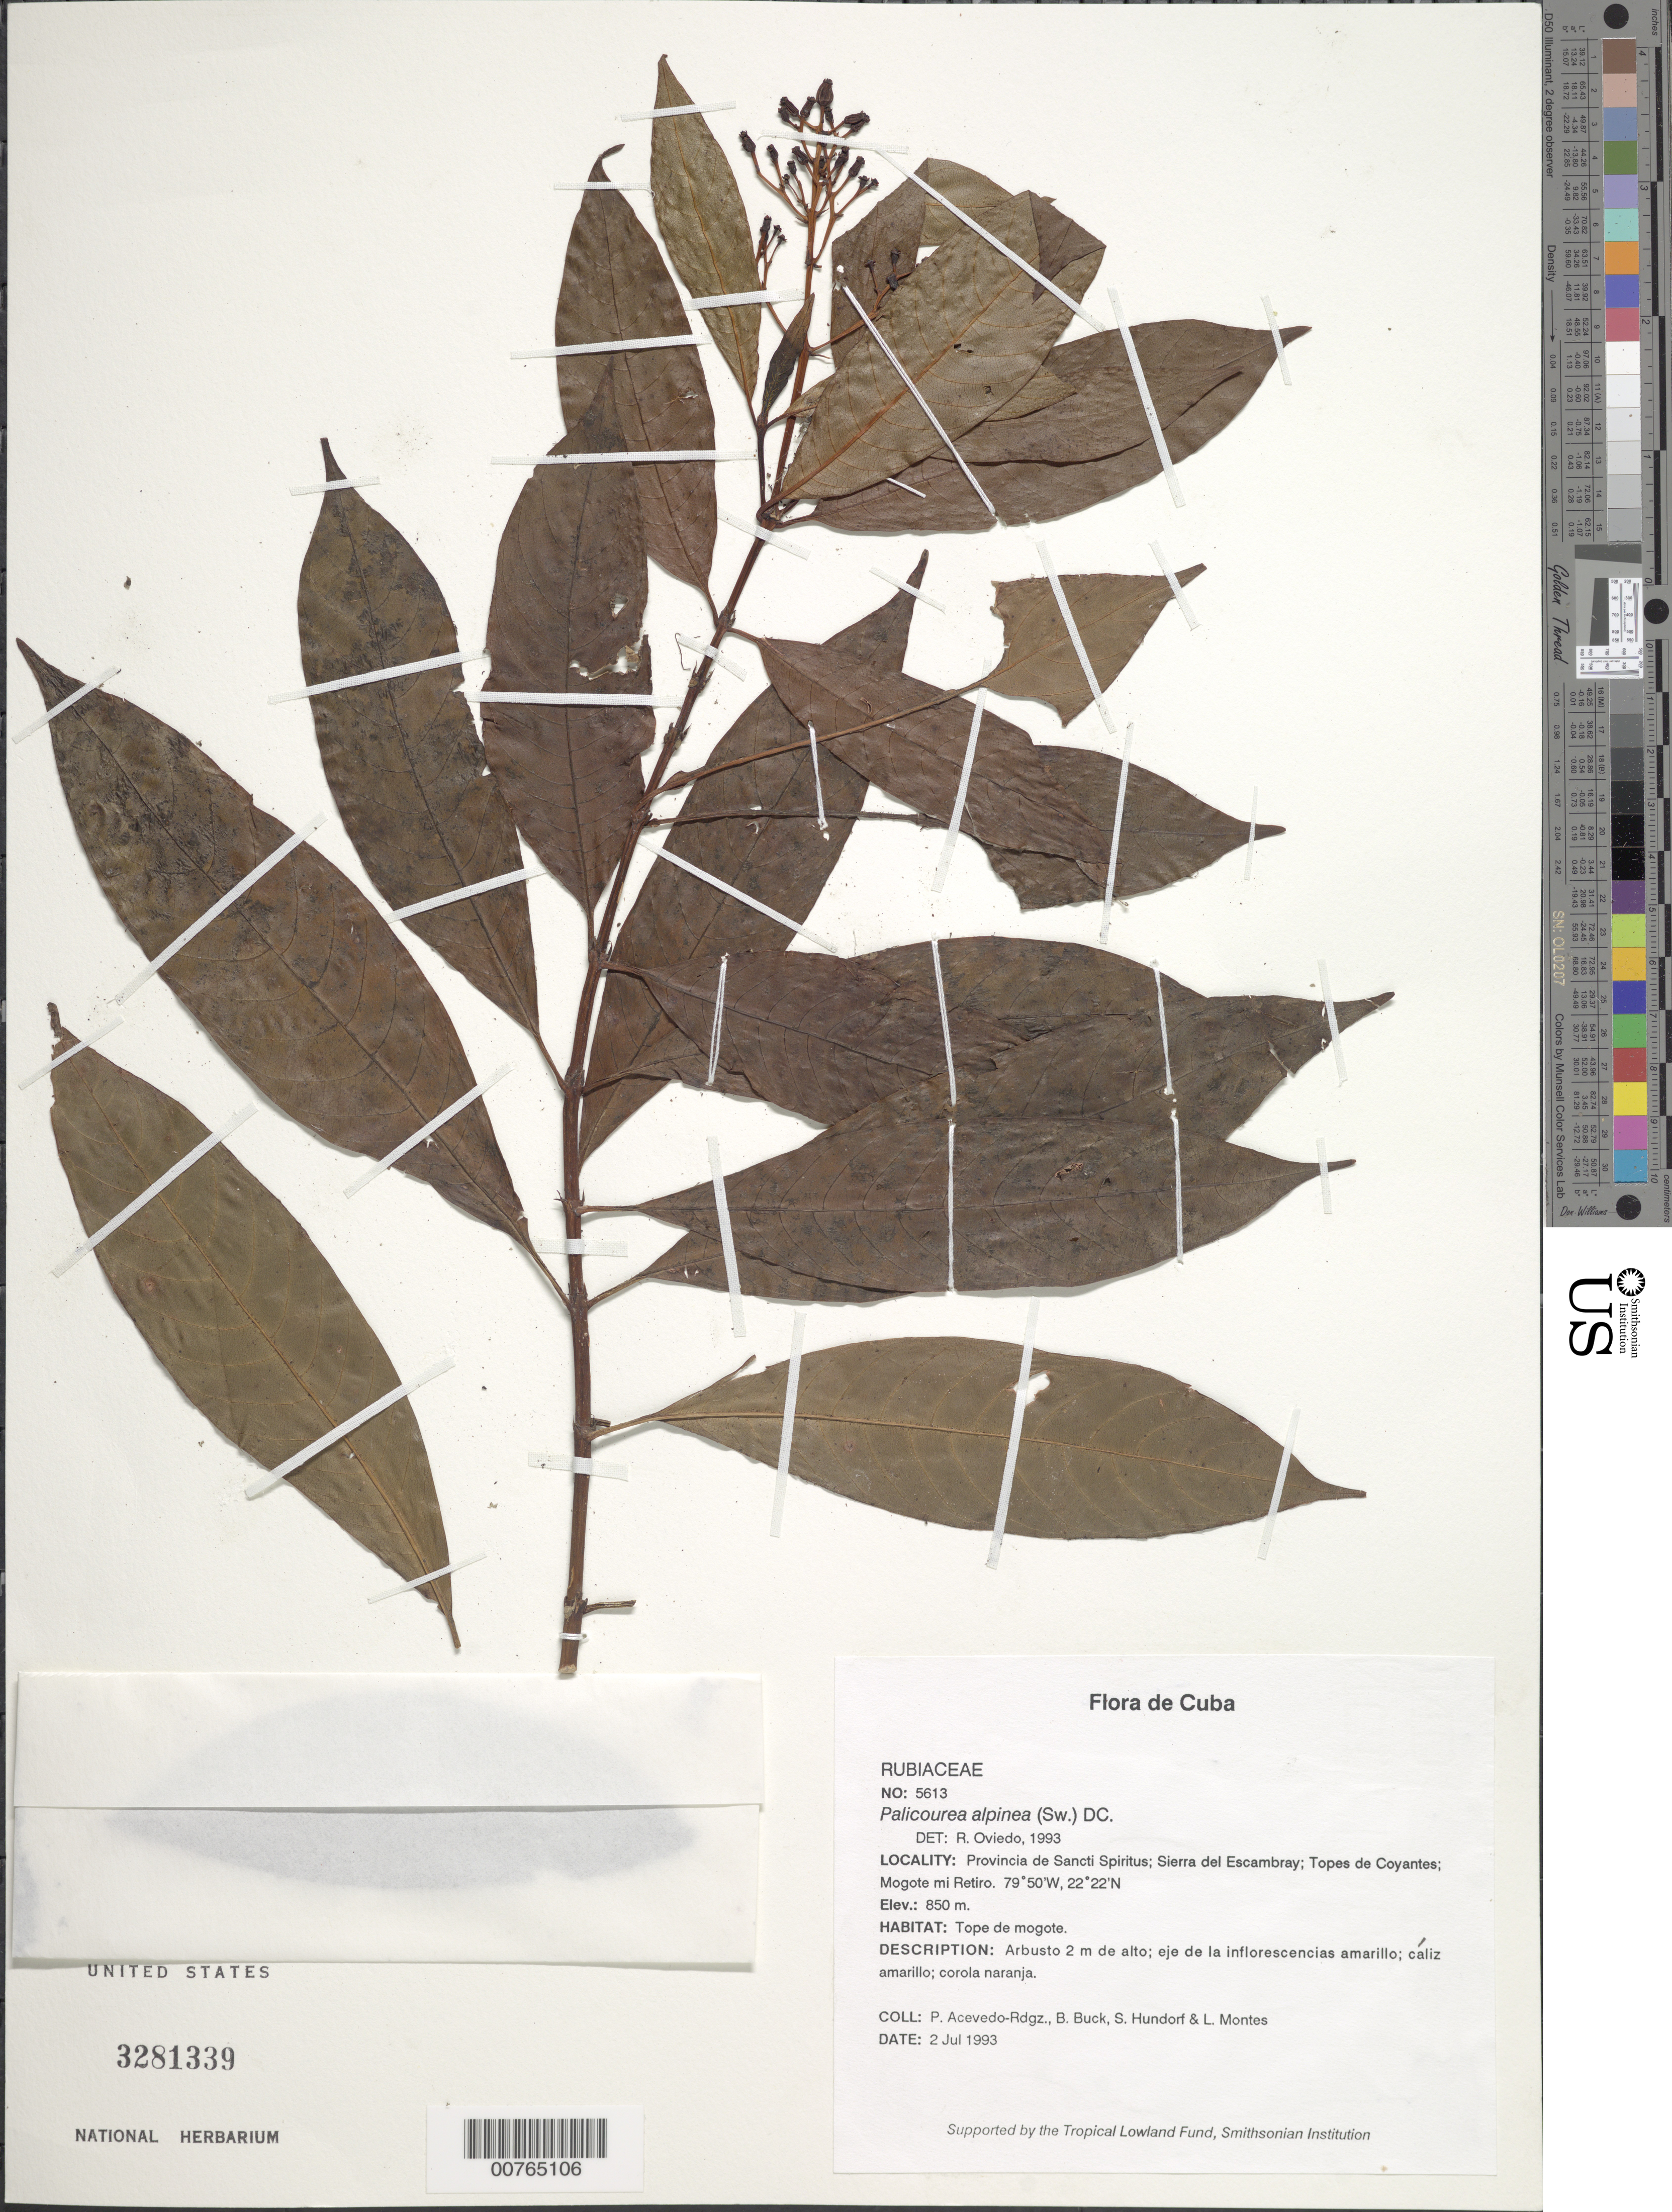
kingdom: Plantae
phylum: Tracheophyta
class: Magnoliopsida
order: Gentianales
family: Rubiaceae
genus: Palicourea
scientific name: Palicourea alpina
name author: (Sw.) DC.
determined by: Oviedo, R.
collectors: P. Acevedo-Rodr., B. Buck, S. Hundorf & L. Montes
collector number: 5613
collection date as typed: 02 Jul 1993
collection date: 1993-07-02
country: Cuba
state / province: Sancti Spiritus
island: Cuba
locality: Sierra del Escambray; Topes de Coyantes; Mogote mi Retiro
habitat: Tope de mogote.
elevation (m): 850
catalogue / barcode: US 3281339